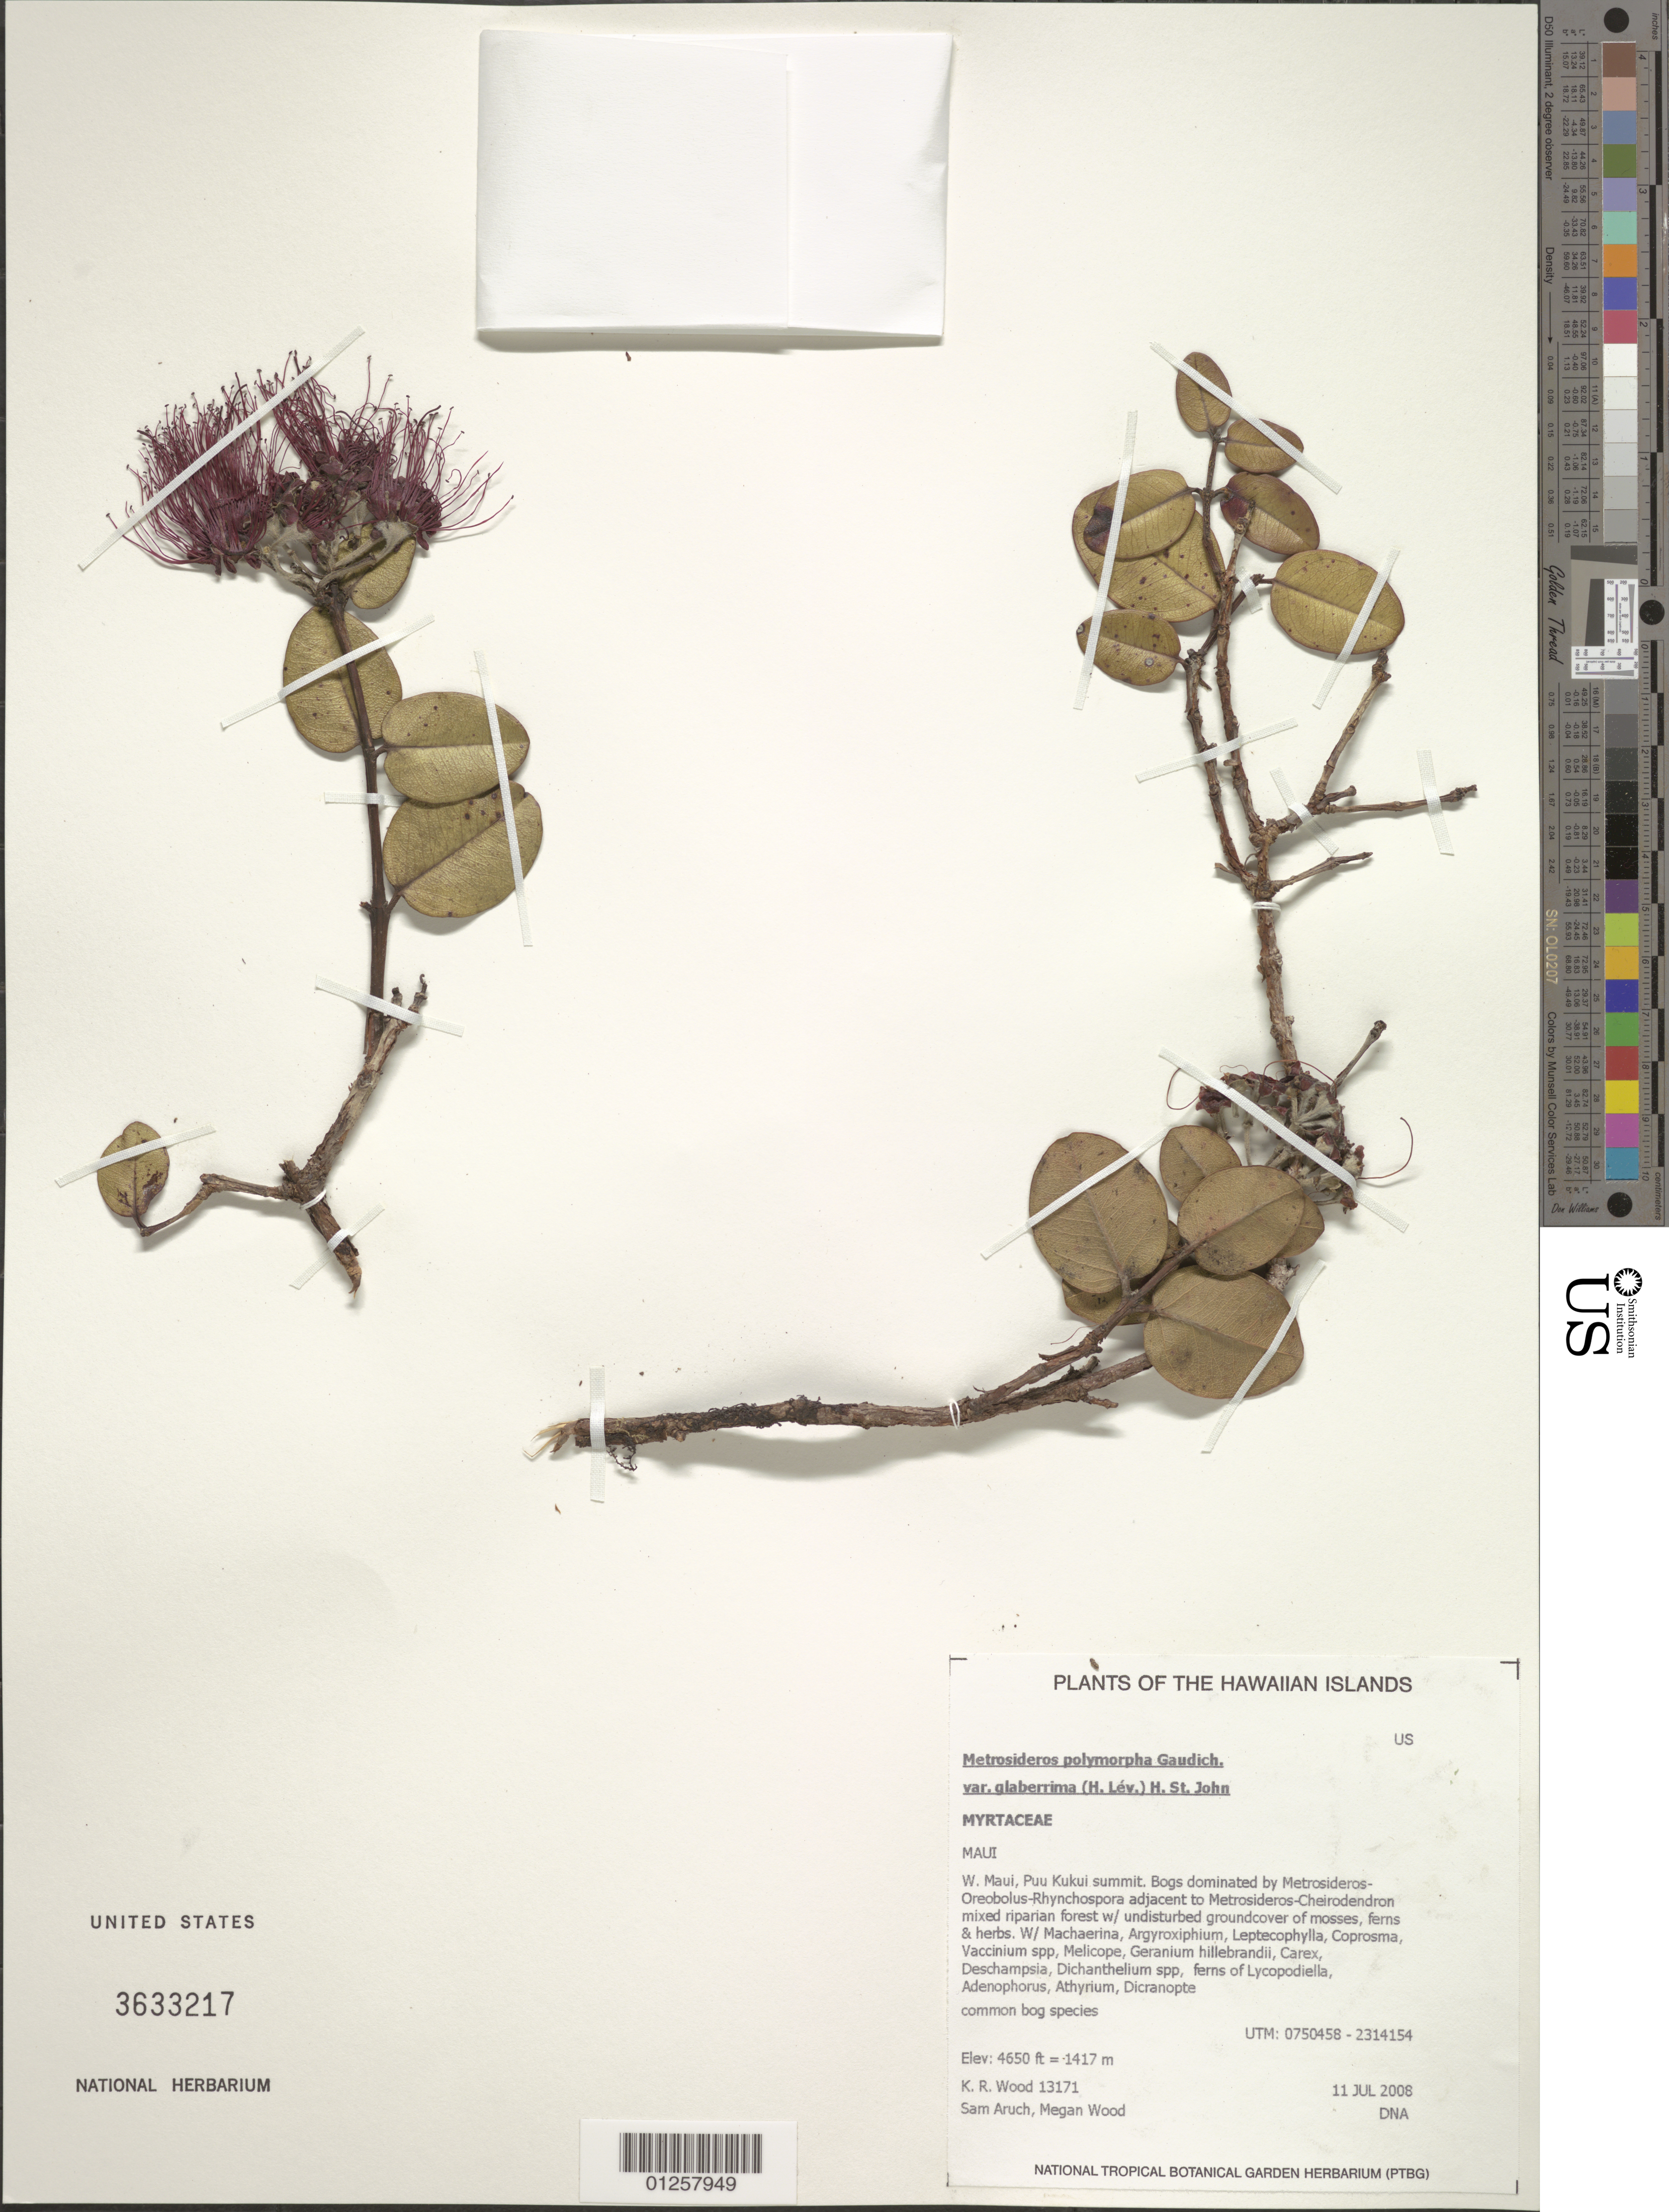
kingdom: Plantae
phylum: Tracheophyta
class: Magnoliopsida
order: Myrtales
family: Myrtaceae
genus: Metrosideros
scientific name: Metrosideros polymorpha var. polymorpha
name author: Gaudich.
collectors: K. R. Wood, S. Aruch & M. Wood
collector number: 13169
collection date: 2008-07-11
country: United States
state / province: Hawaii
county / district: Maui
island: Maui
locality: W. Maui, Puu Kukui summit.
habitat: Mixed riparian forest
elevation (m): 1417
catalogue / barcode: US 3633217